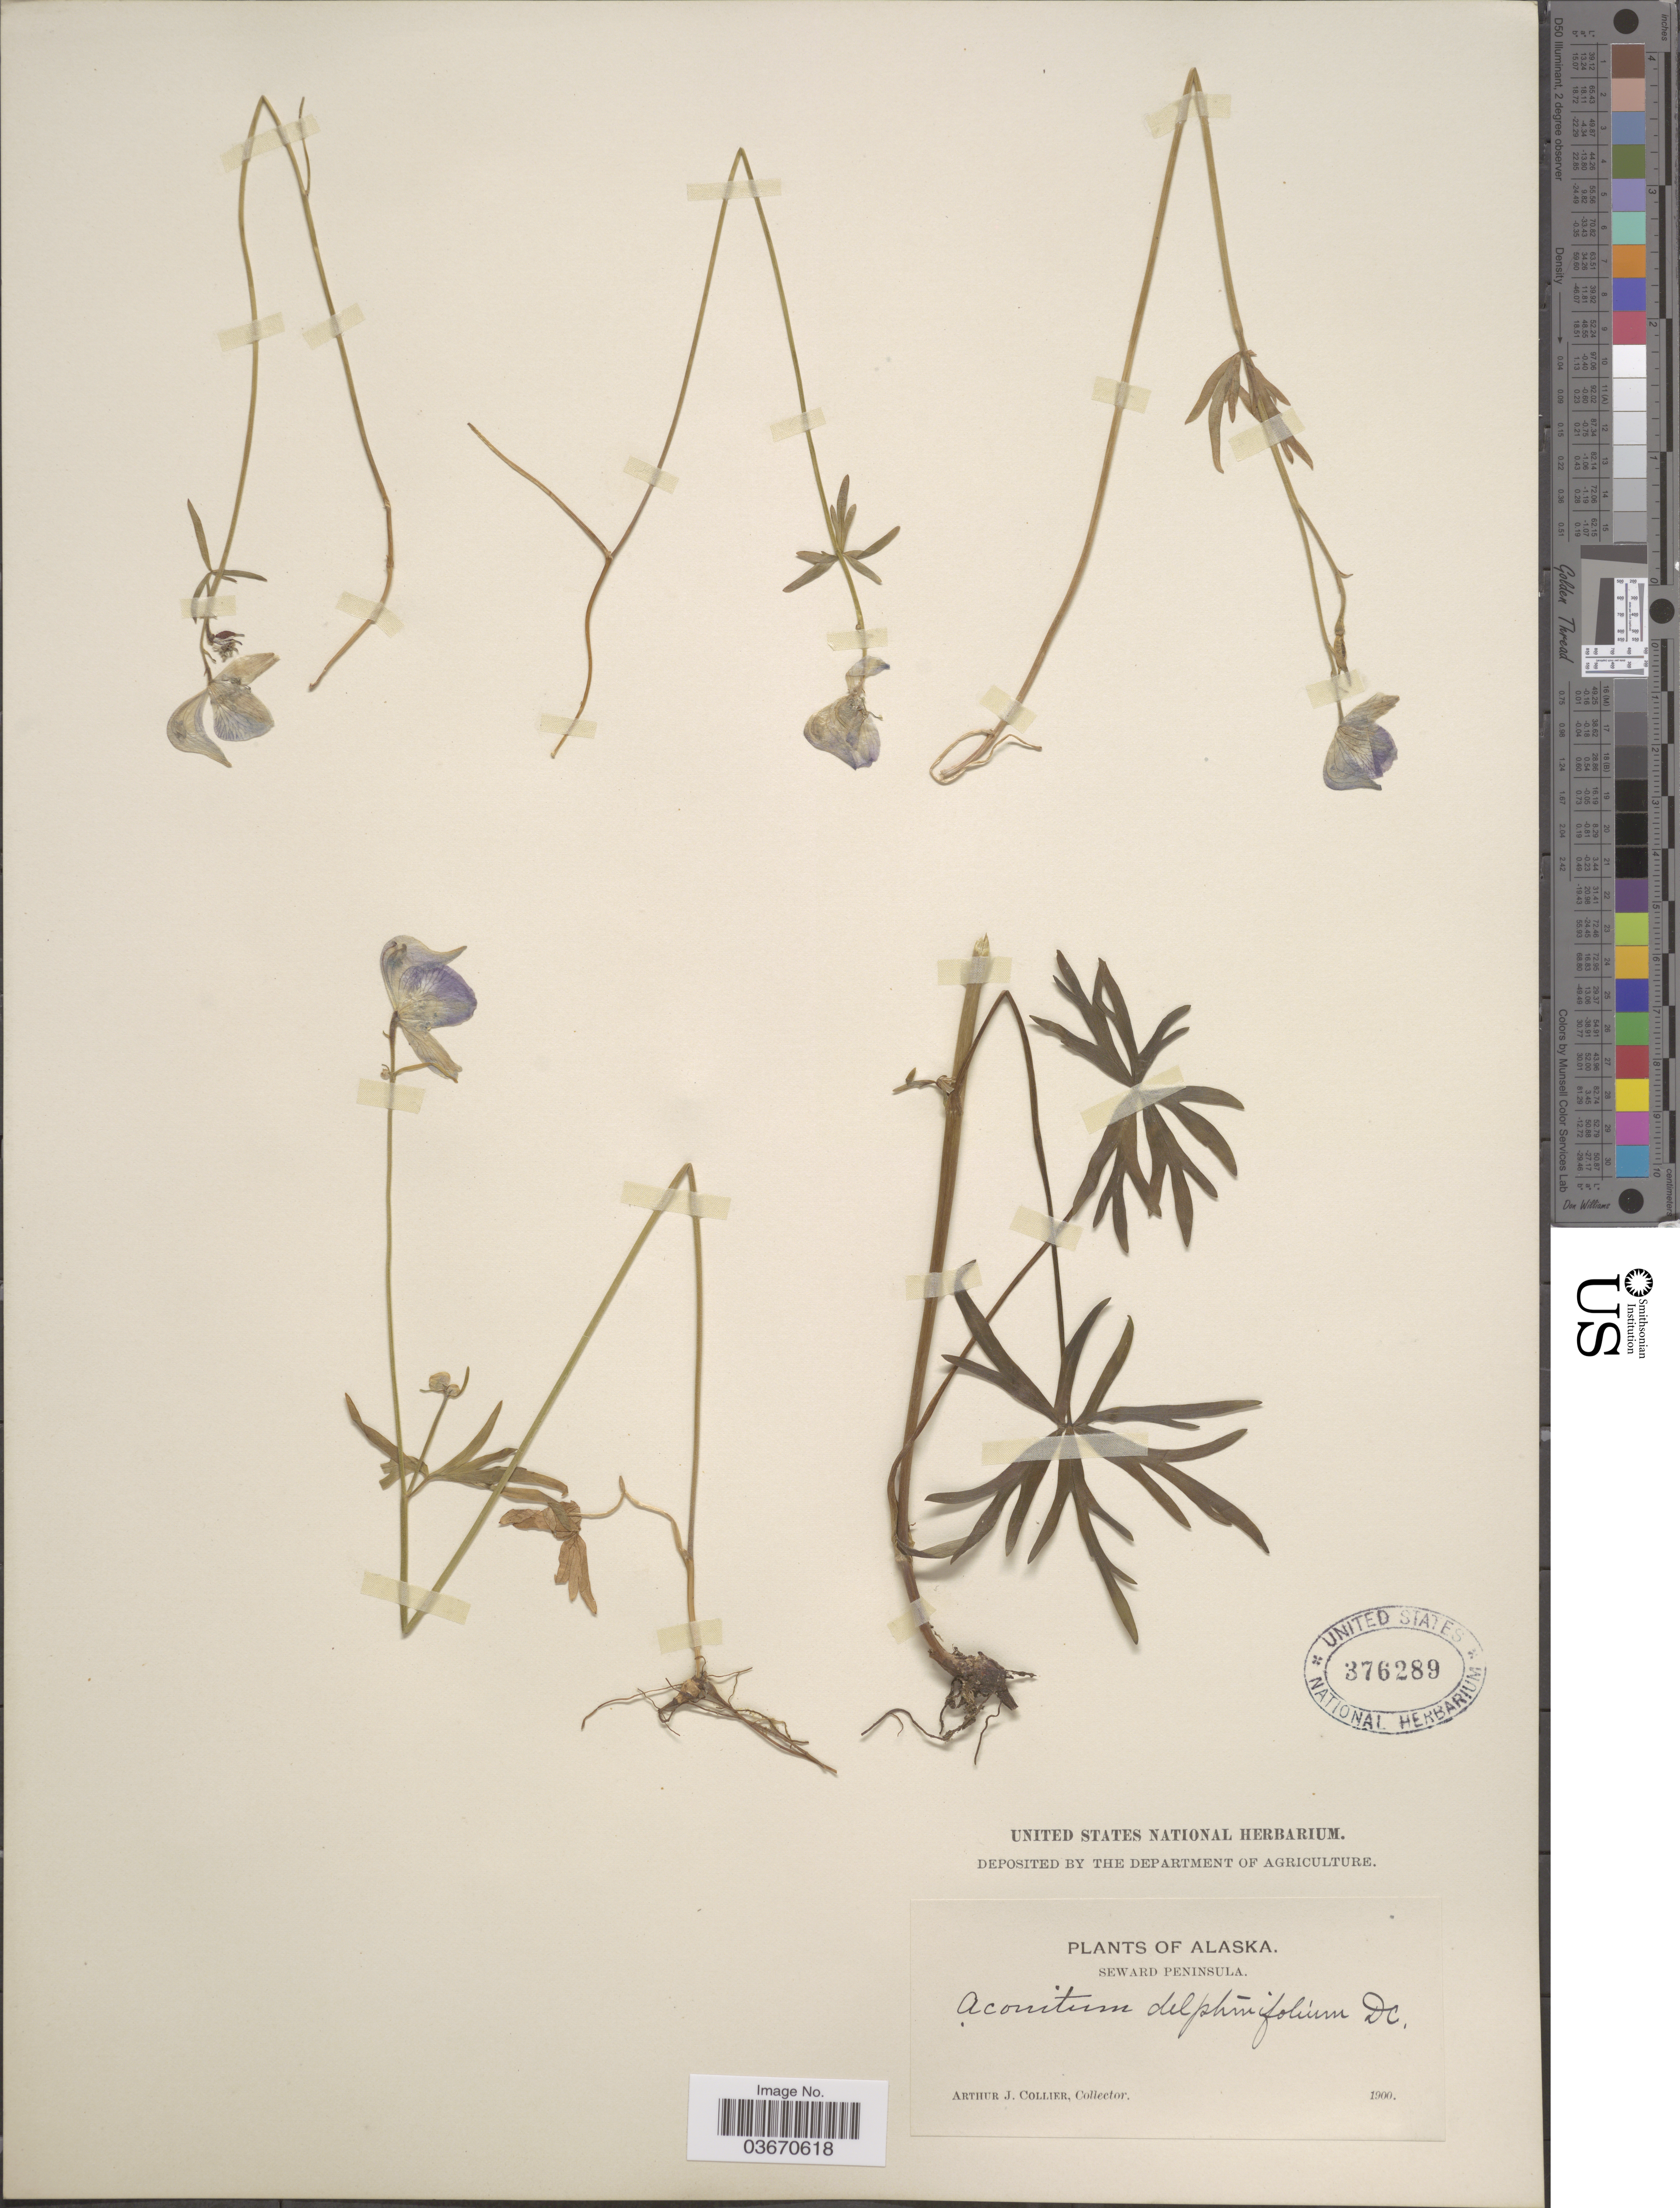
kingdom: Plantae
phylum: Tracheophyta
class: Magnoliopsida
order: Ranunculales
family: Ranunculaceae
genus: Aconitum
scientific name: Aconitum delphinifolium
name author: DC.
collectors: A. Collier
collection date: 1900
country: United States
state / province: Alaska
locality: Seward Peninsula.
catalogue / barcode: US 376289